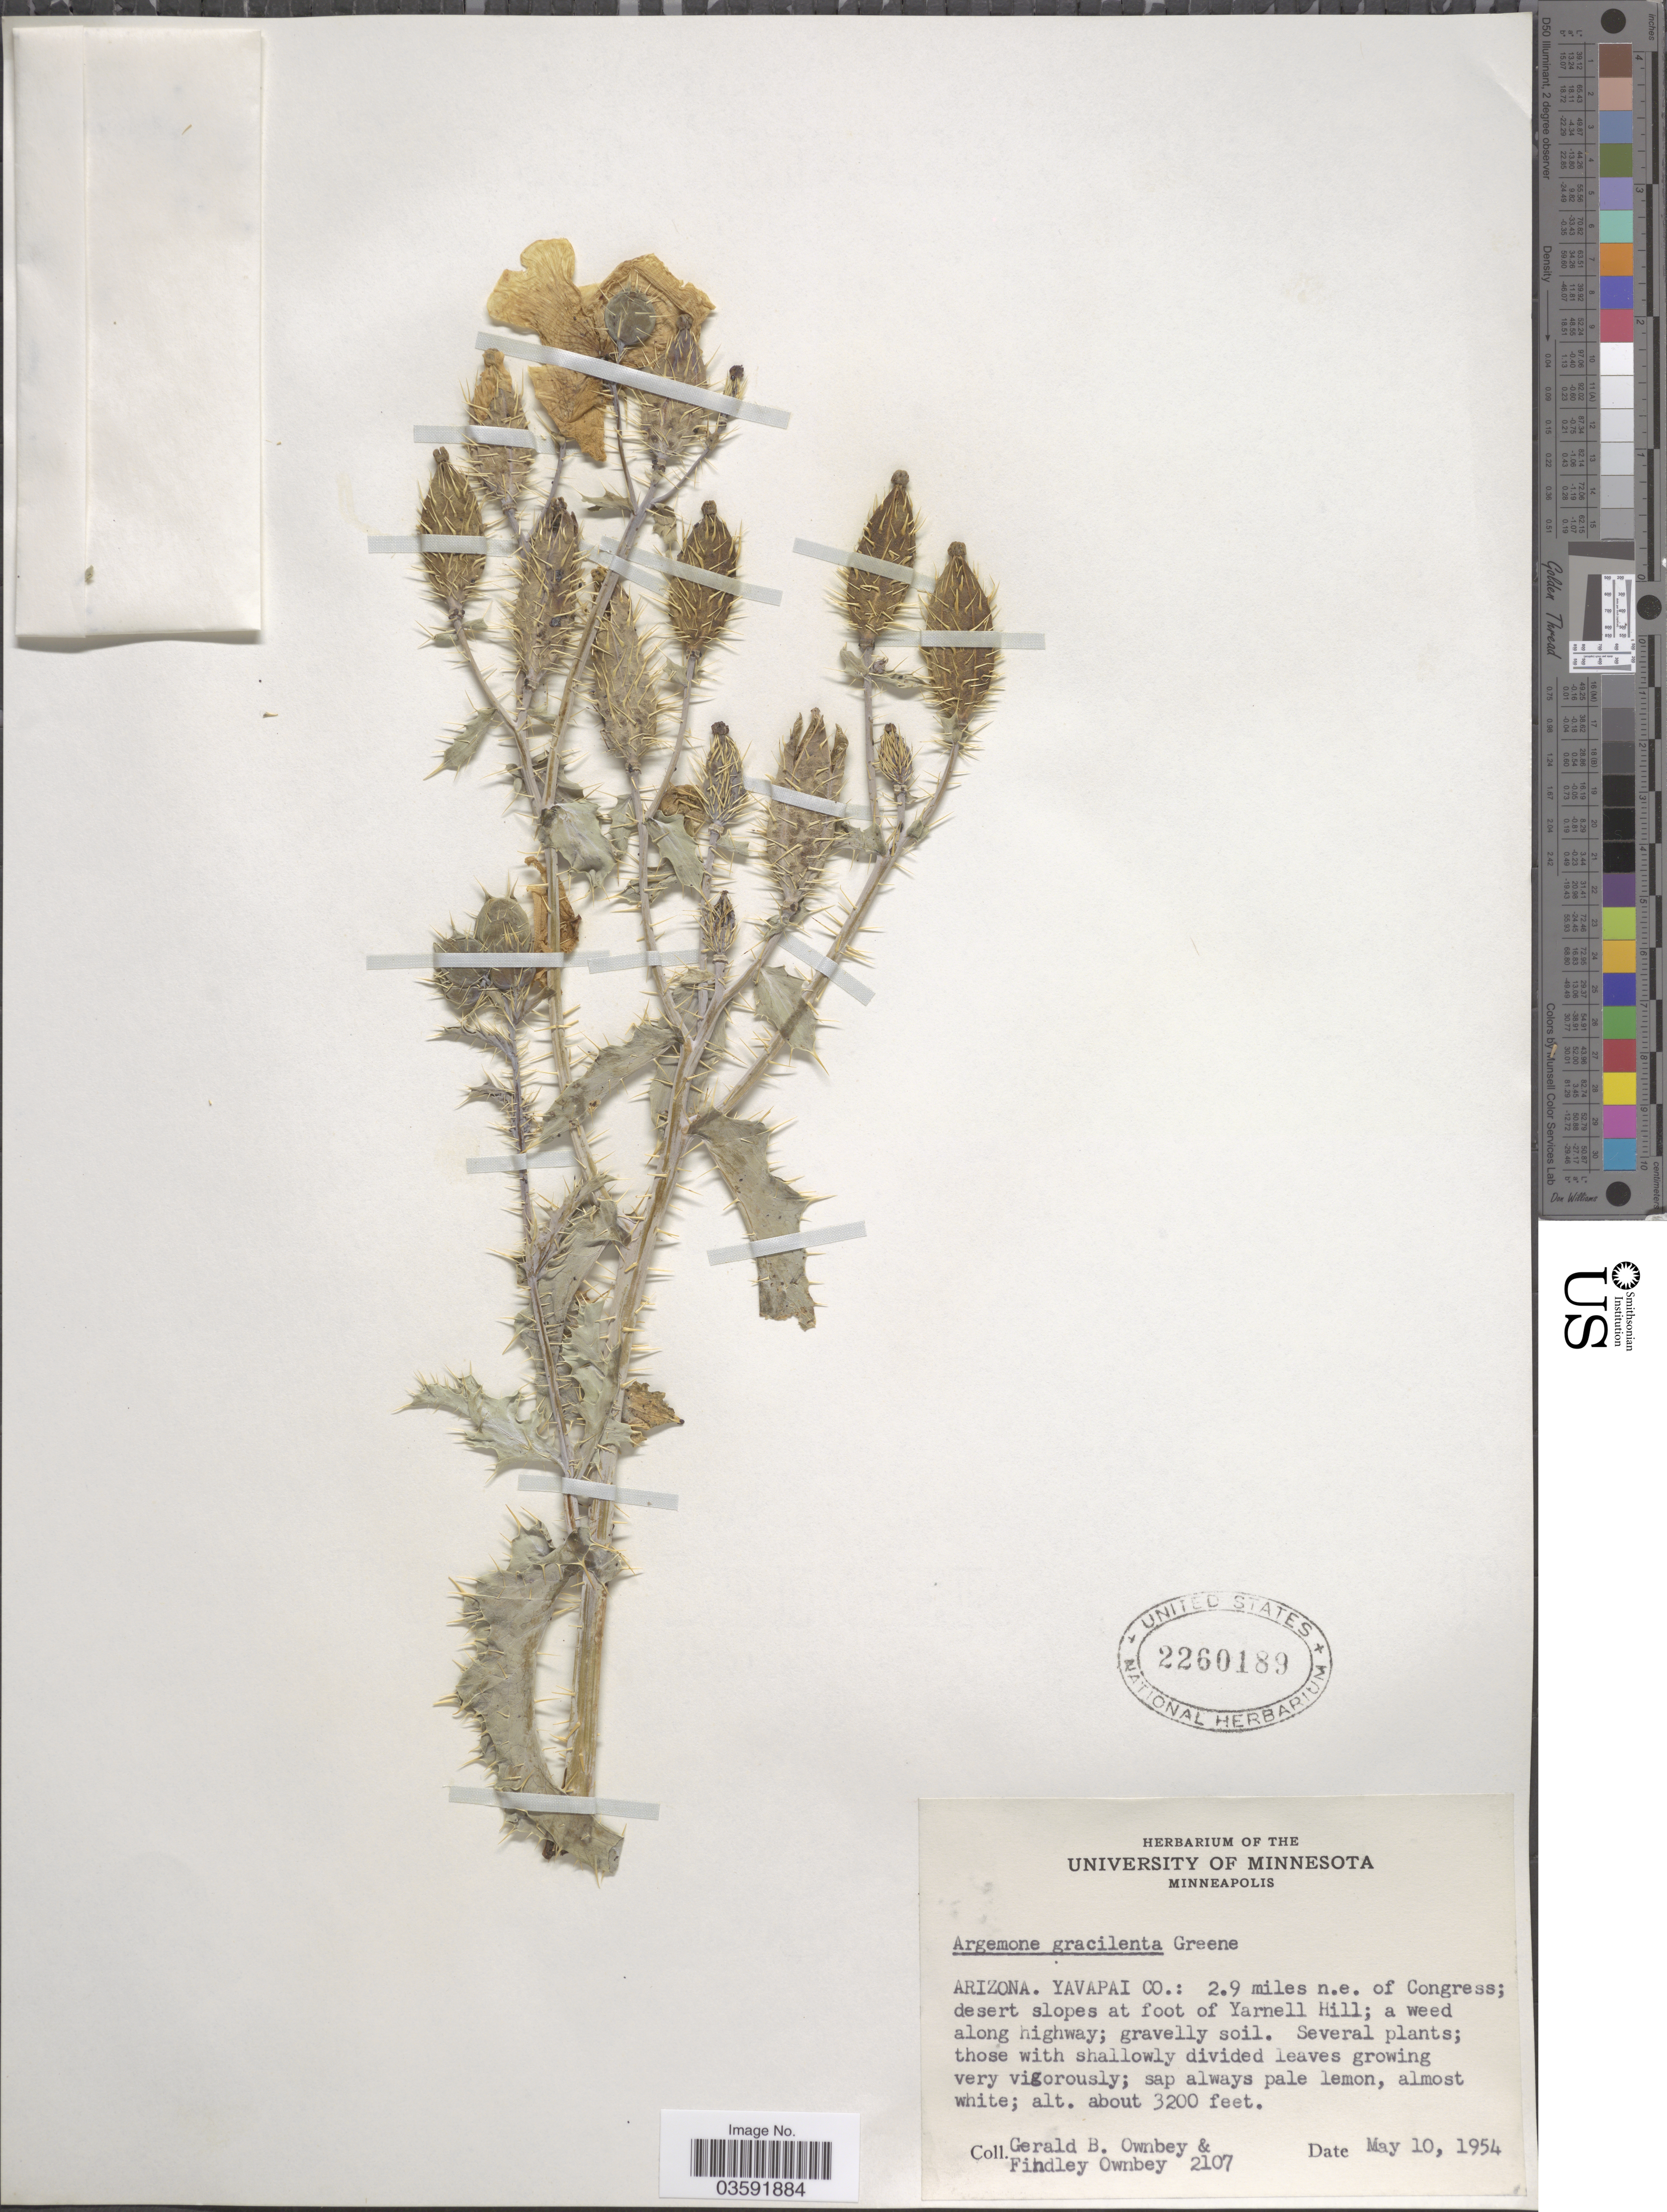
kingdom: Plantae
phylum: Tracheophyta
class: Magnoliopsida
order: Ranunculales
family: Papaveraceae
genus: Argemone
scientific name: Argemone gracilenta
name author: Greene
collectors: G. B. Ownbey & F. Ownbey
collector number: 2107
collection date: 1954-05-10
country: United States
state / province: Arizona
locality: Yavapai Co.: 2.9 miles n.e. of Congress; desert slopes at foot of Yarnell Hill.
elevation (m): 975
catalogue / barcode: US 2260189